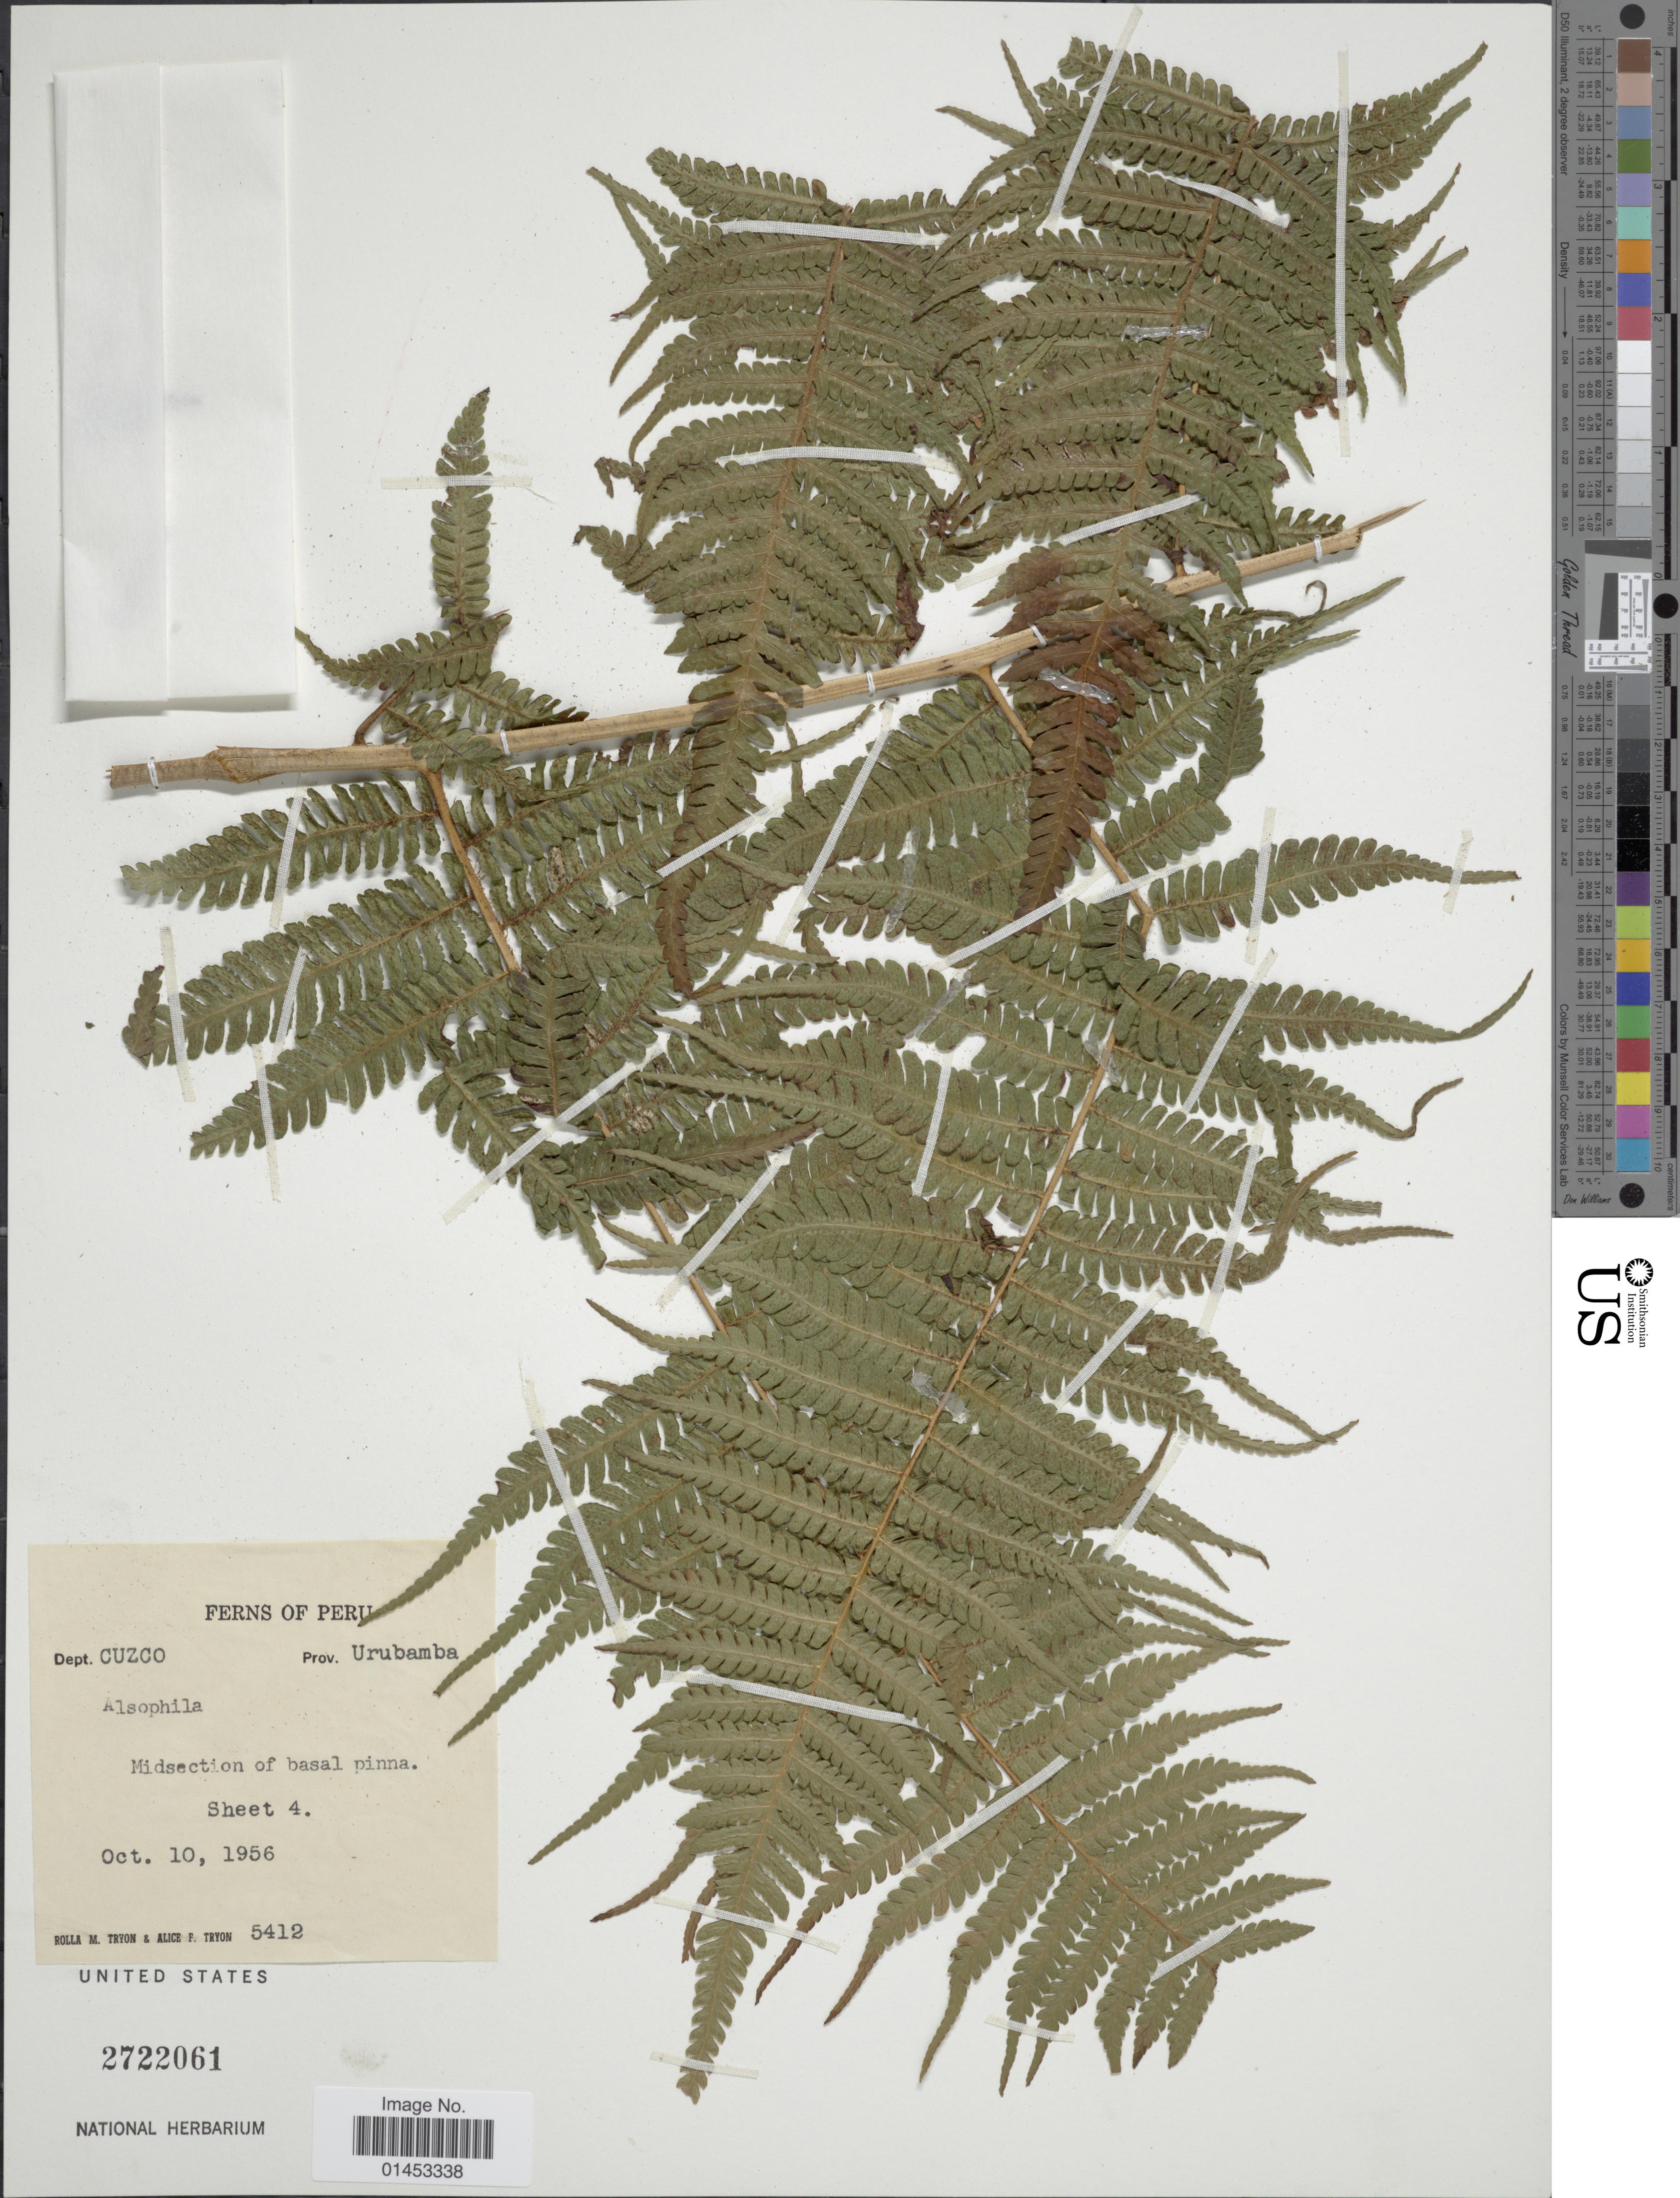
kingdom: Plantae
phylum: Tracheophyta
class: Polypodiopsida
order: Cyatheales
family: Cyatheaceae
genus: Cyathea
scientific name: Cyathea sp.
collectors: R. M. Tryon & A. F. Tryon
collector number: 5412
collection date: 1956-10-10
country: Peru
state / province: Cusco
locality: Dept. Cuzco, prov. Urubamba, Midsection of basal pinna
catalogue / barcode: US 2722061